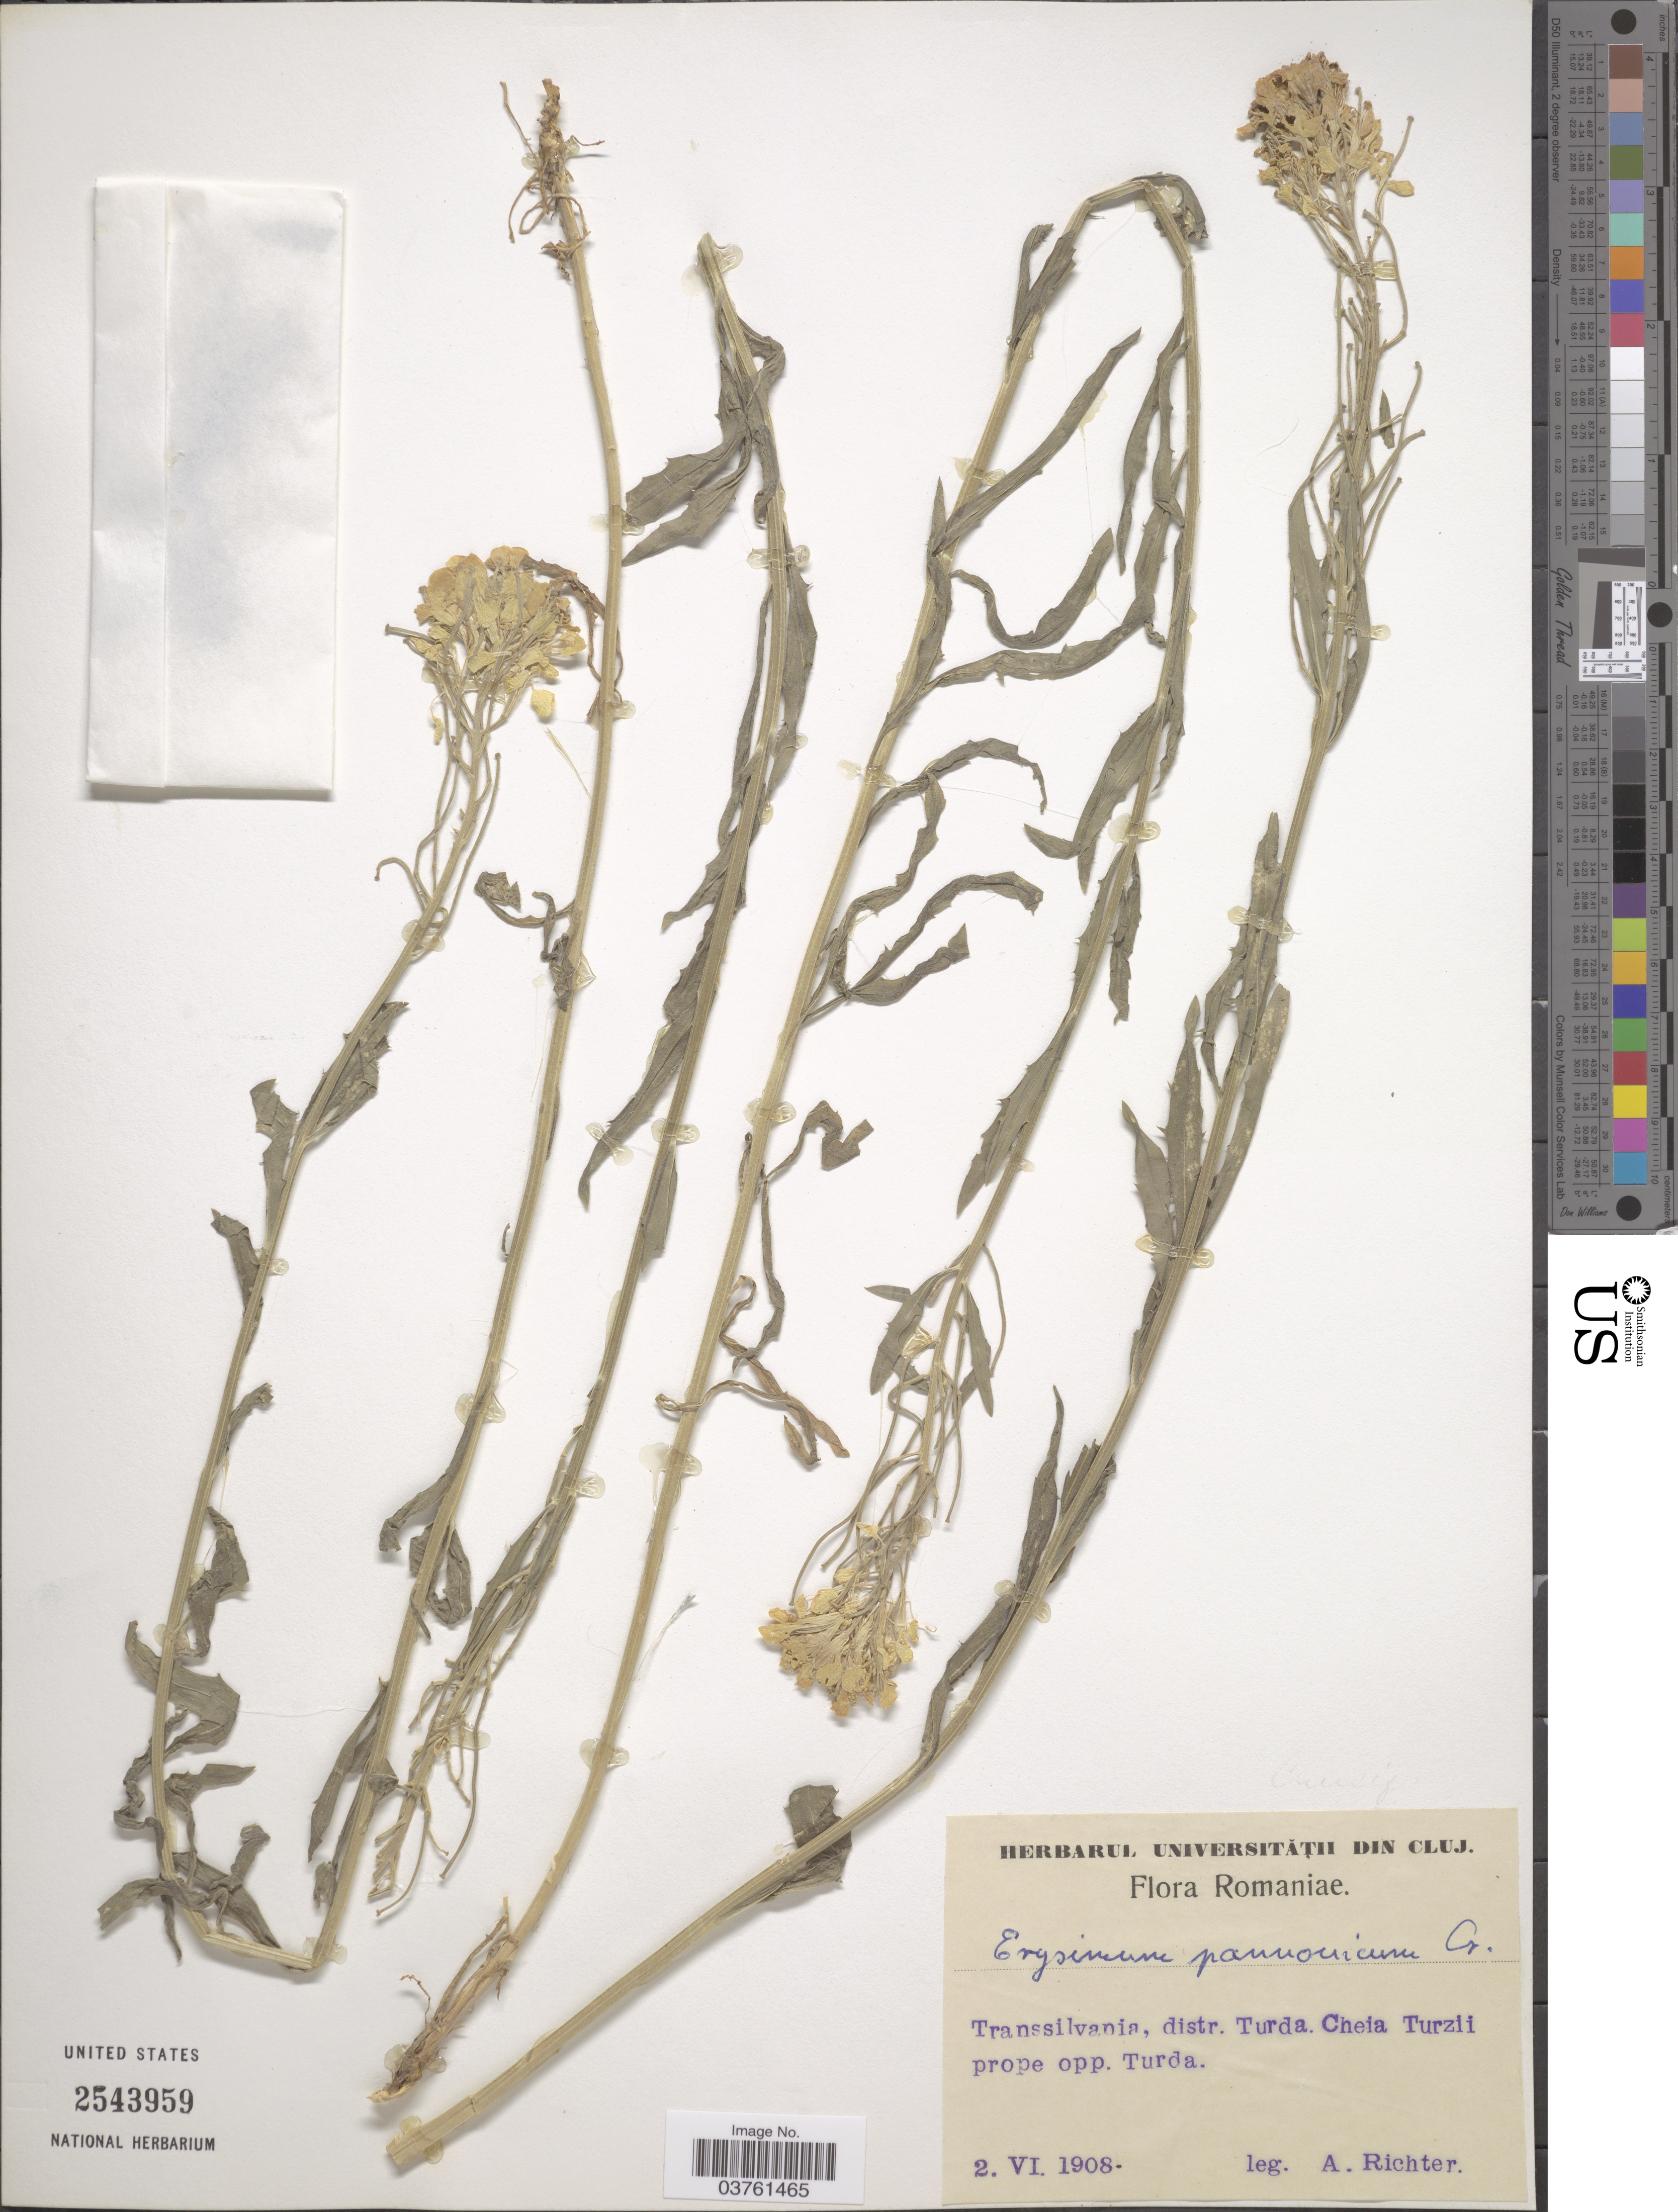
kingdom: Plantae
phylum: Tracheophyta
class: Magnoliopsida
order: Brassicales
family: Brassicaceae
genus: Erysimum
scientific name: Erysimum pannonicum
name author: Crantz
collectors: V. A. Richter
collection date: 1908-06-02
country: Romania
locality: Transsilvania, distr. Turda. Cheia Turzii prope opp. Turda.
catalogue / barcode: US 2543959